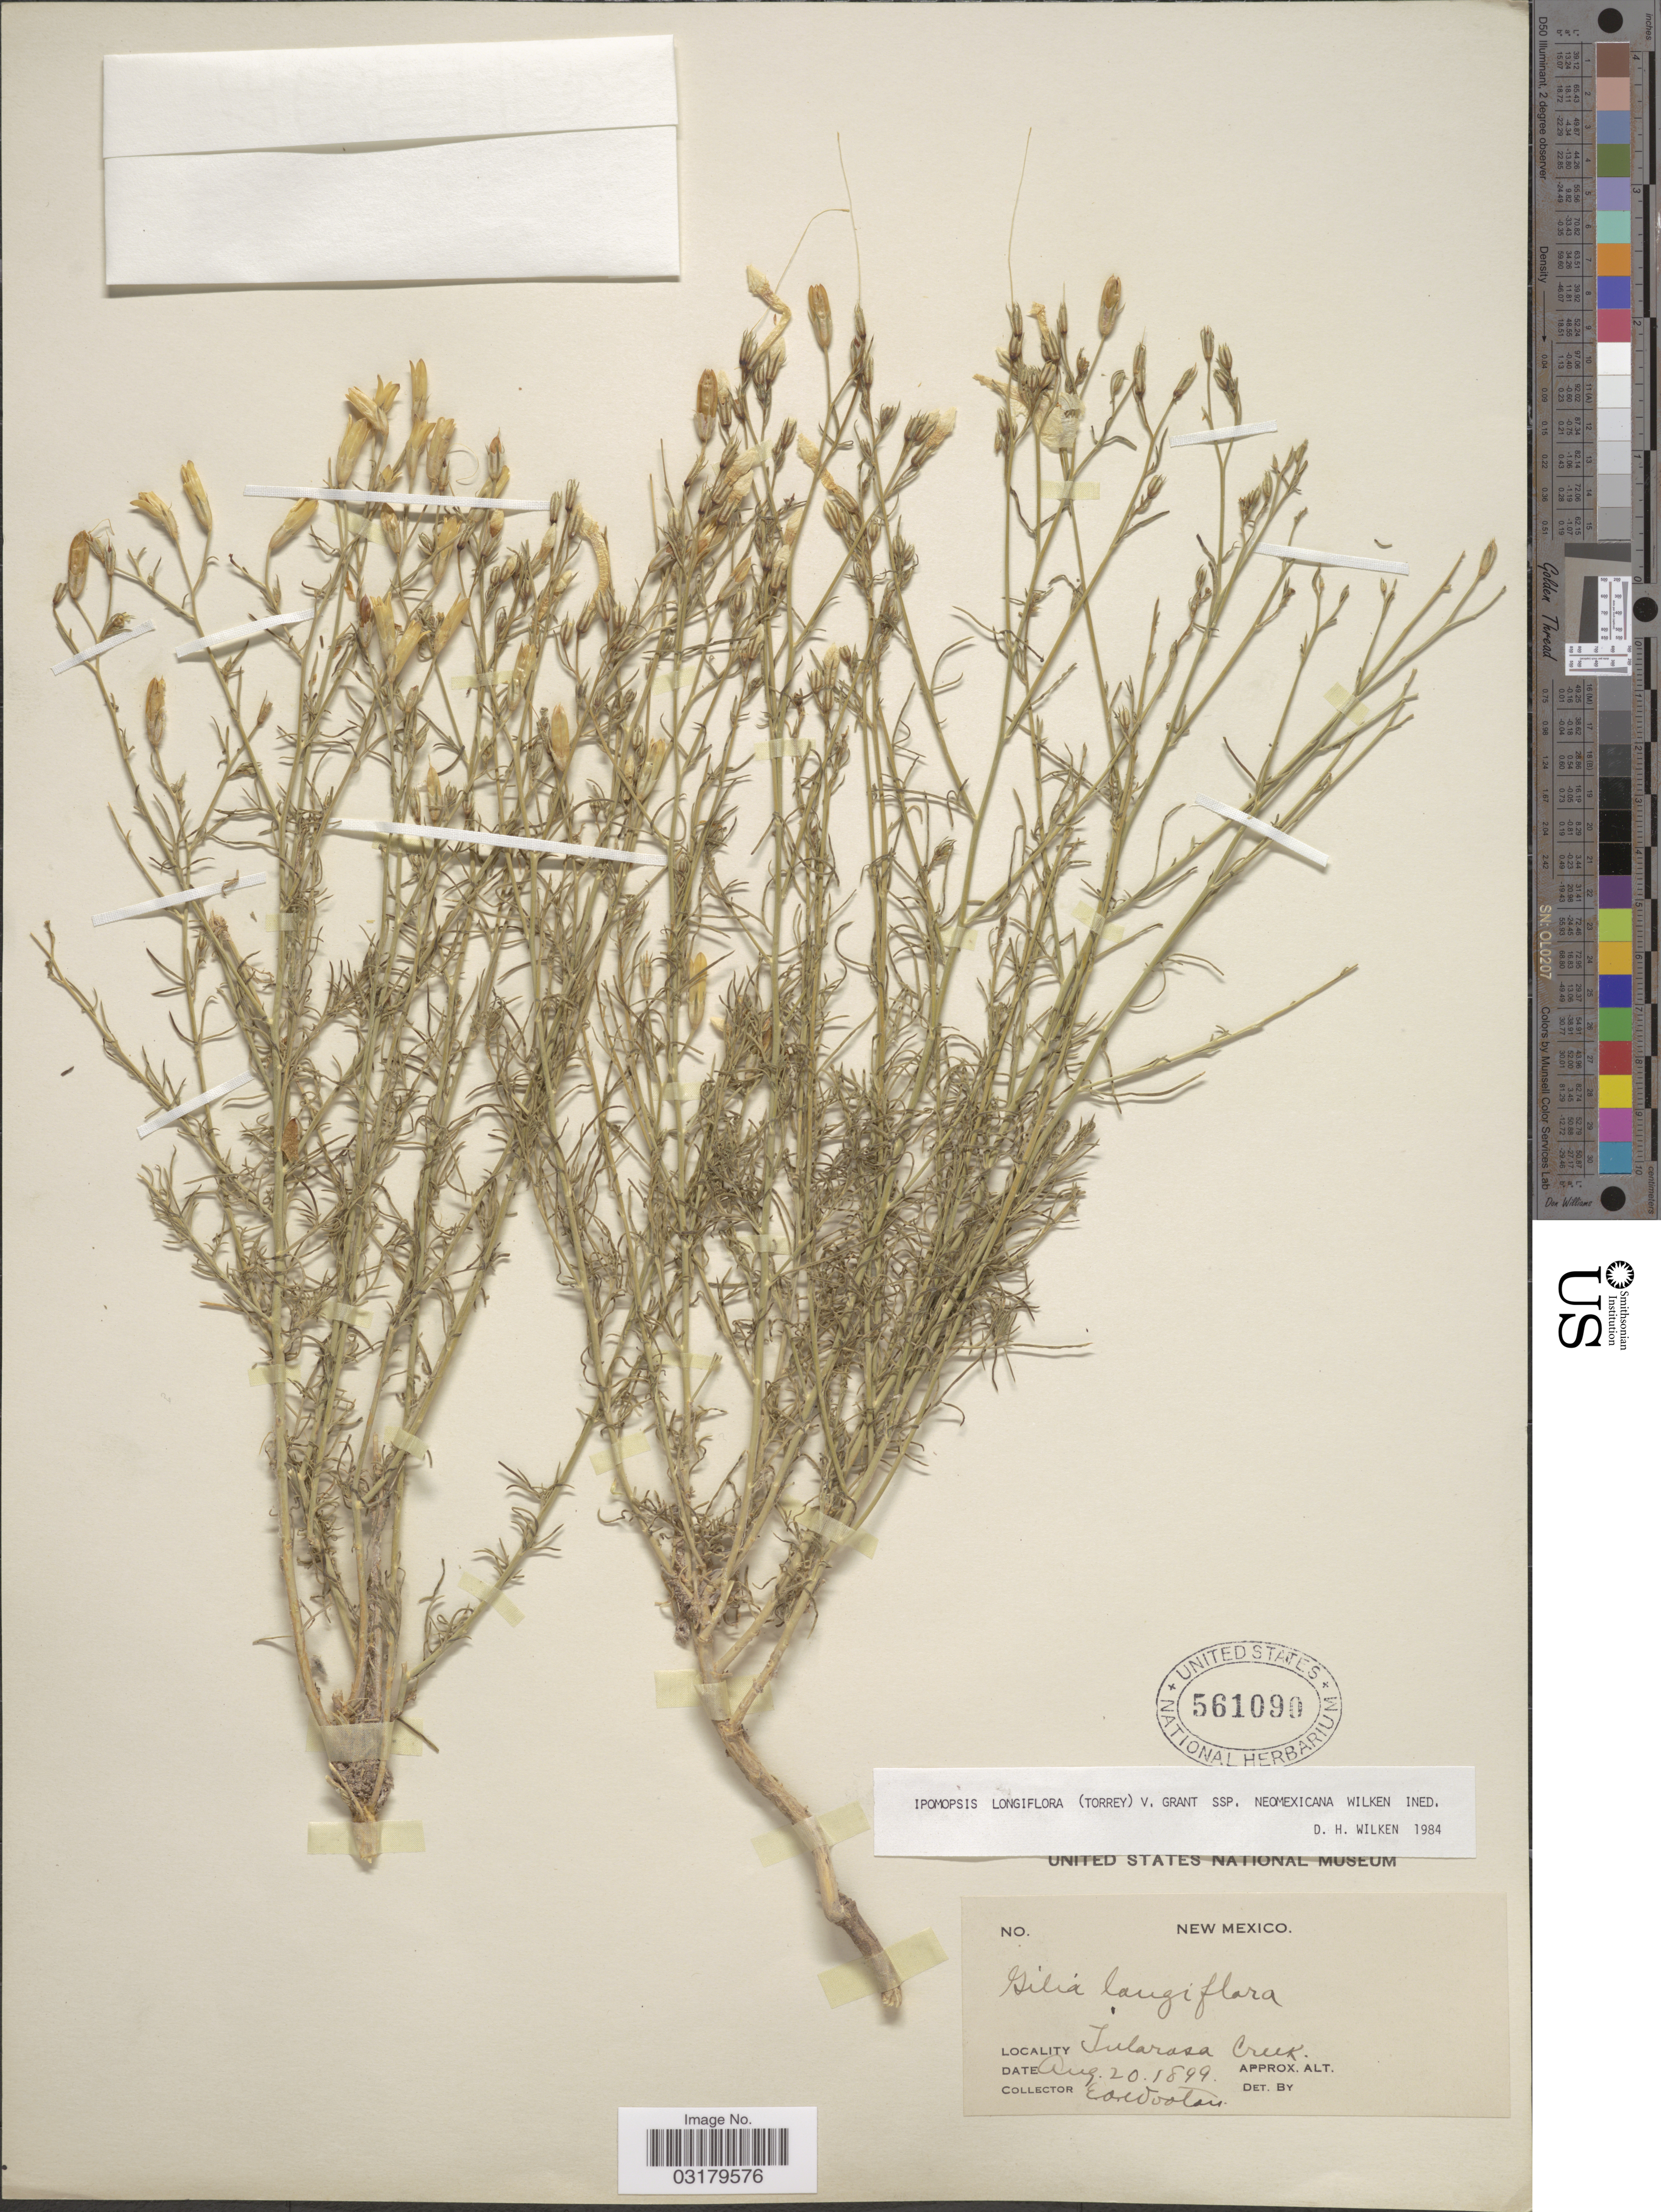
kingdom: Plantae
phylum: Tracheophyta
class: Magnoliopsida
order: Ericales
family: Polemoniaceae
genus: Ipomopsis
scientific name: Ipomopsis longiflora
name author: (Torr.) V.E. Grant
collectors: E. O. Wooton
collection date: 1899-08-20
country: United States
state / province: New Mexico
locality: Tularosa Creek.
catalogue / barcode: US 561090